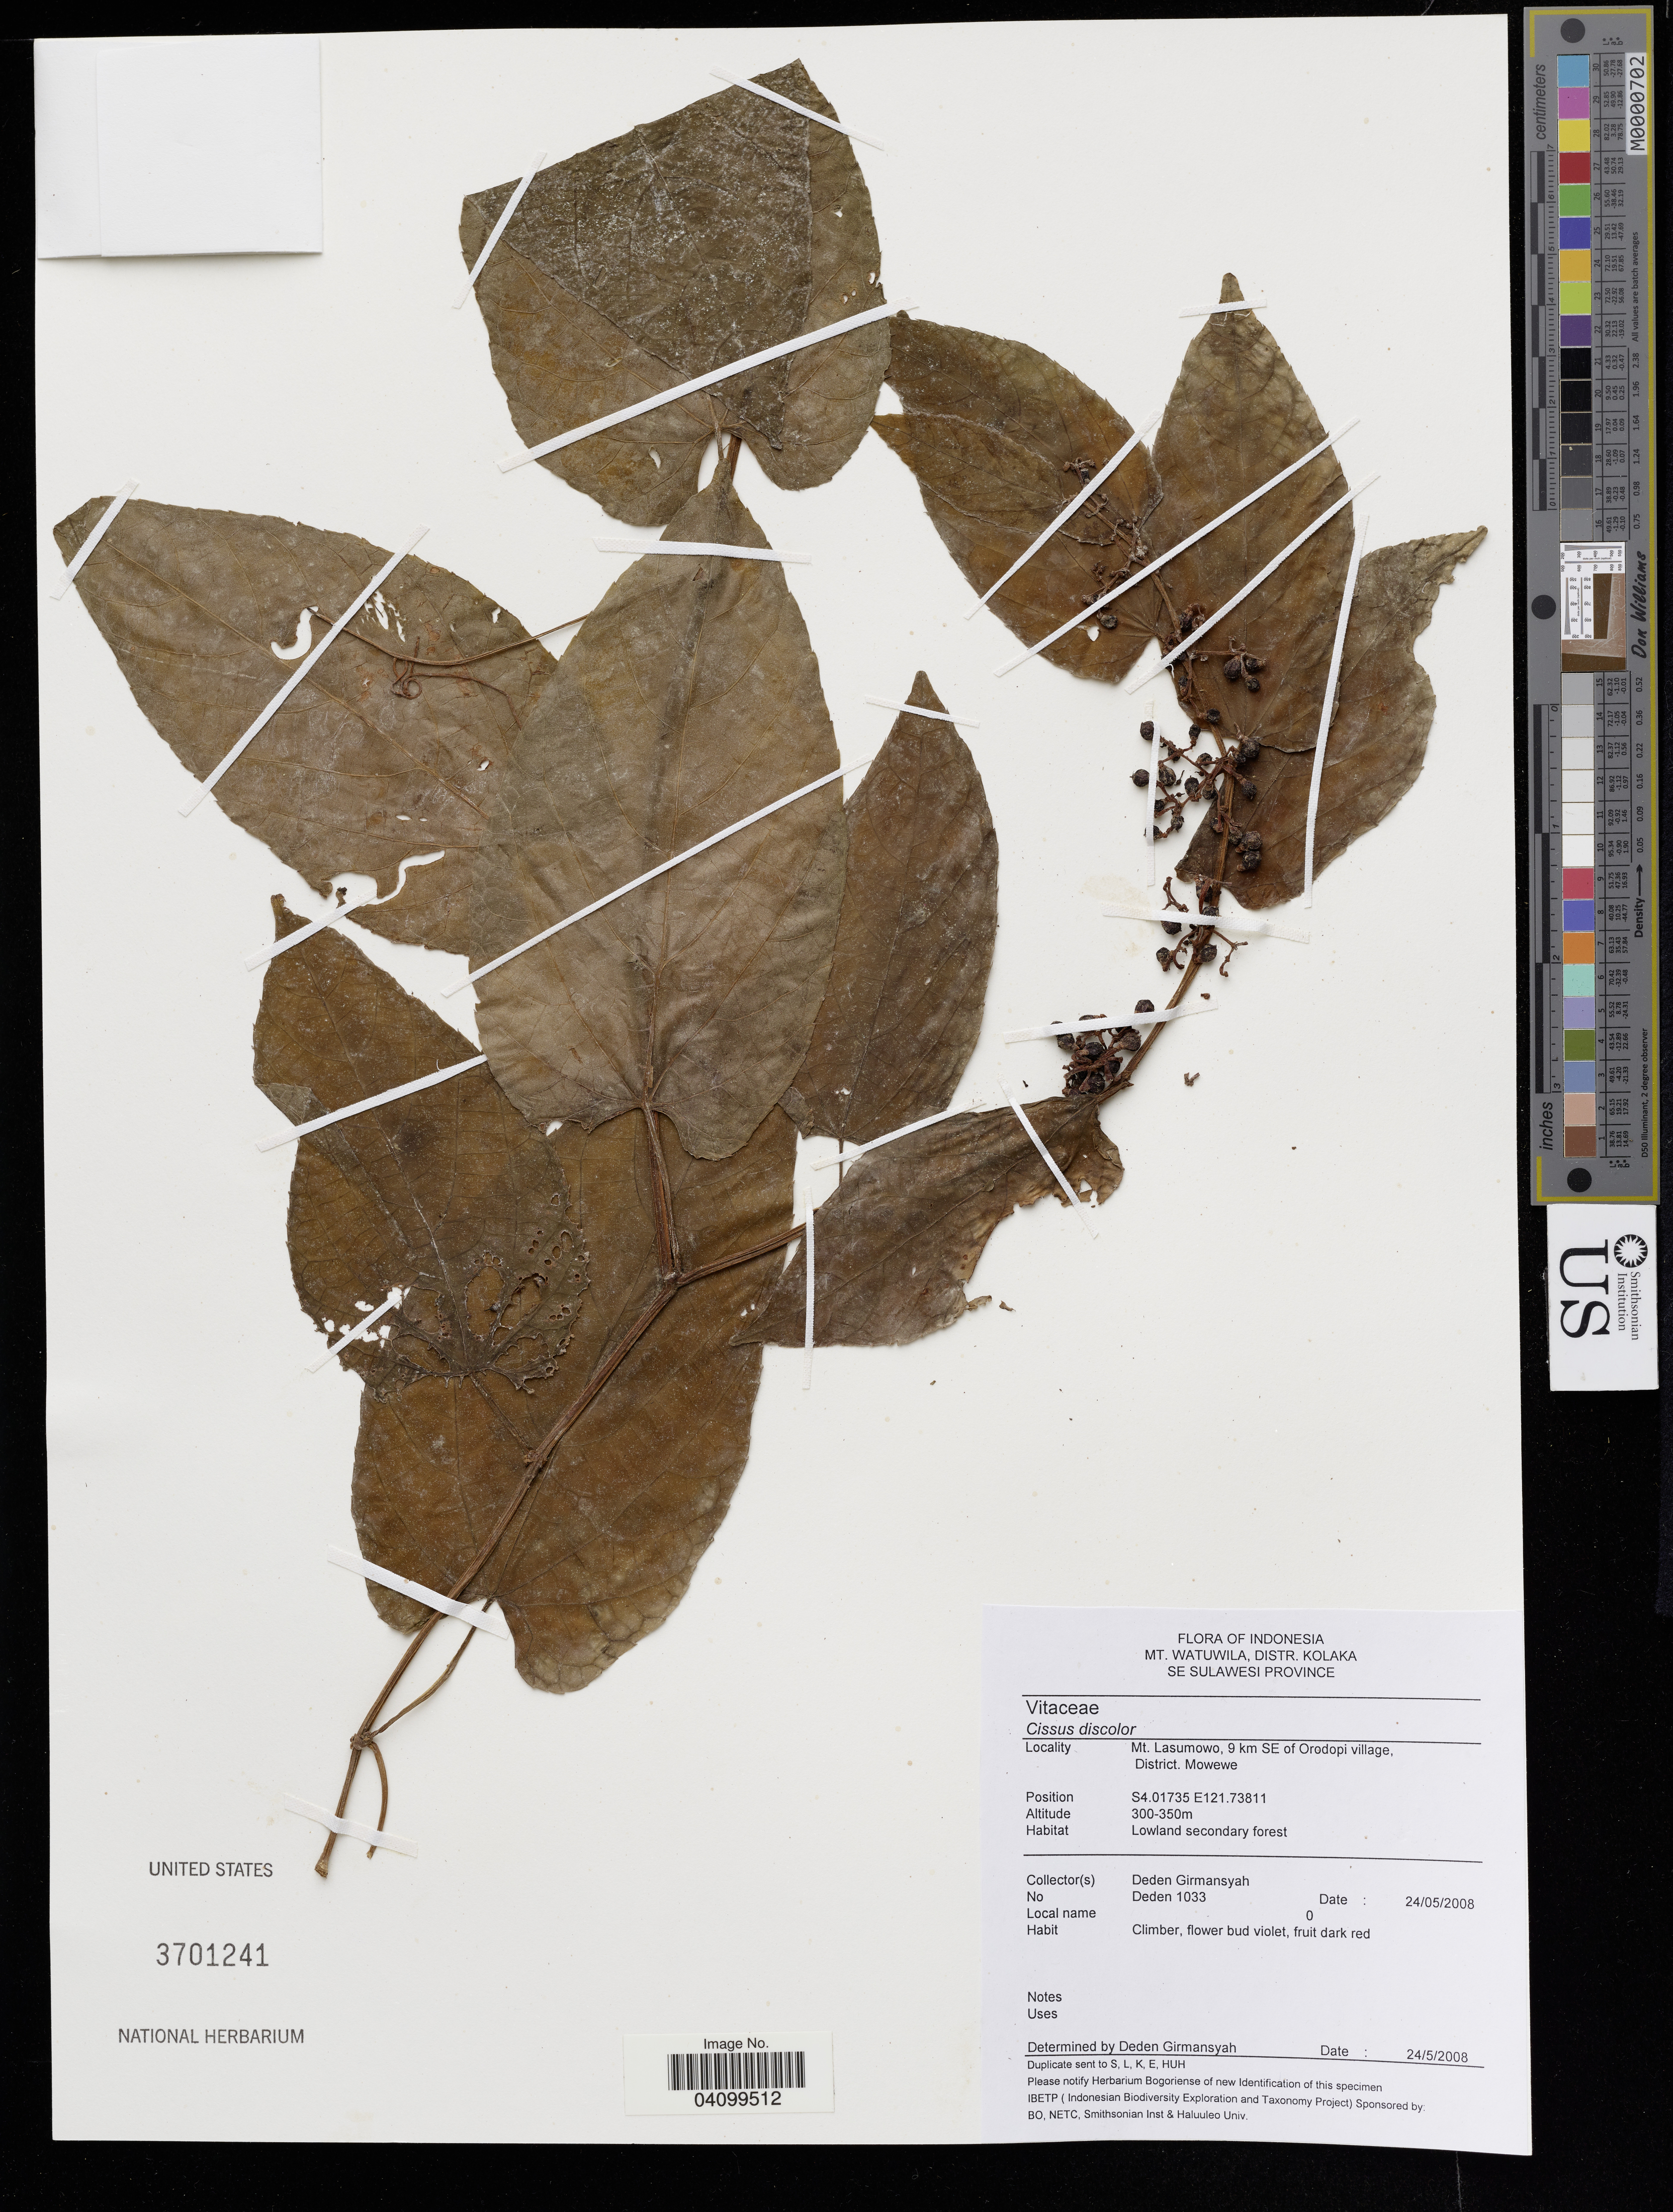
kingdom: Plantae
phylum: Tracheophyta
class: Magnoliopsida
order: Vitales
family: Vitaceae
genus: Cissus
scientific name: Cissus discolor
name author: Blume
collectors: G. Deden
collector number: Deden 1033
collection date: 2008-05-24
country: Indonesia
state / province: Sulawesi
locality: Mt. Watuwila, Distr. Kolaka, SE Sulawesi Province. Mt. Lasumowo, 9 km SE of Orodopi village, District. Mowewe.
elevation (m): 300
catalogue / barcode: US 3701241